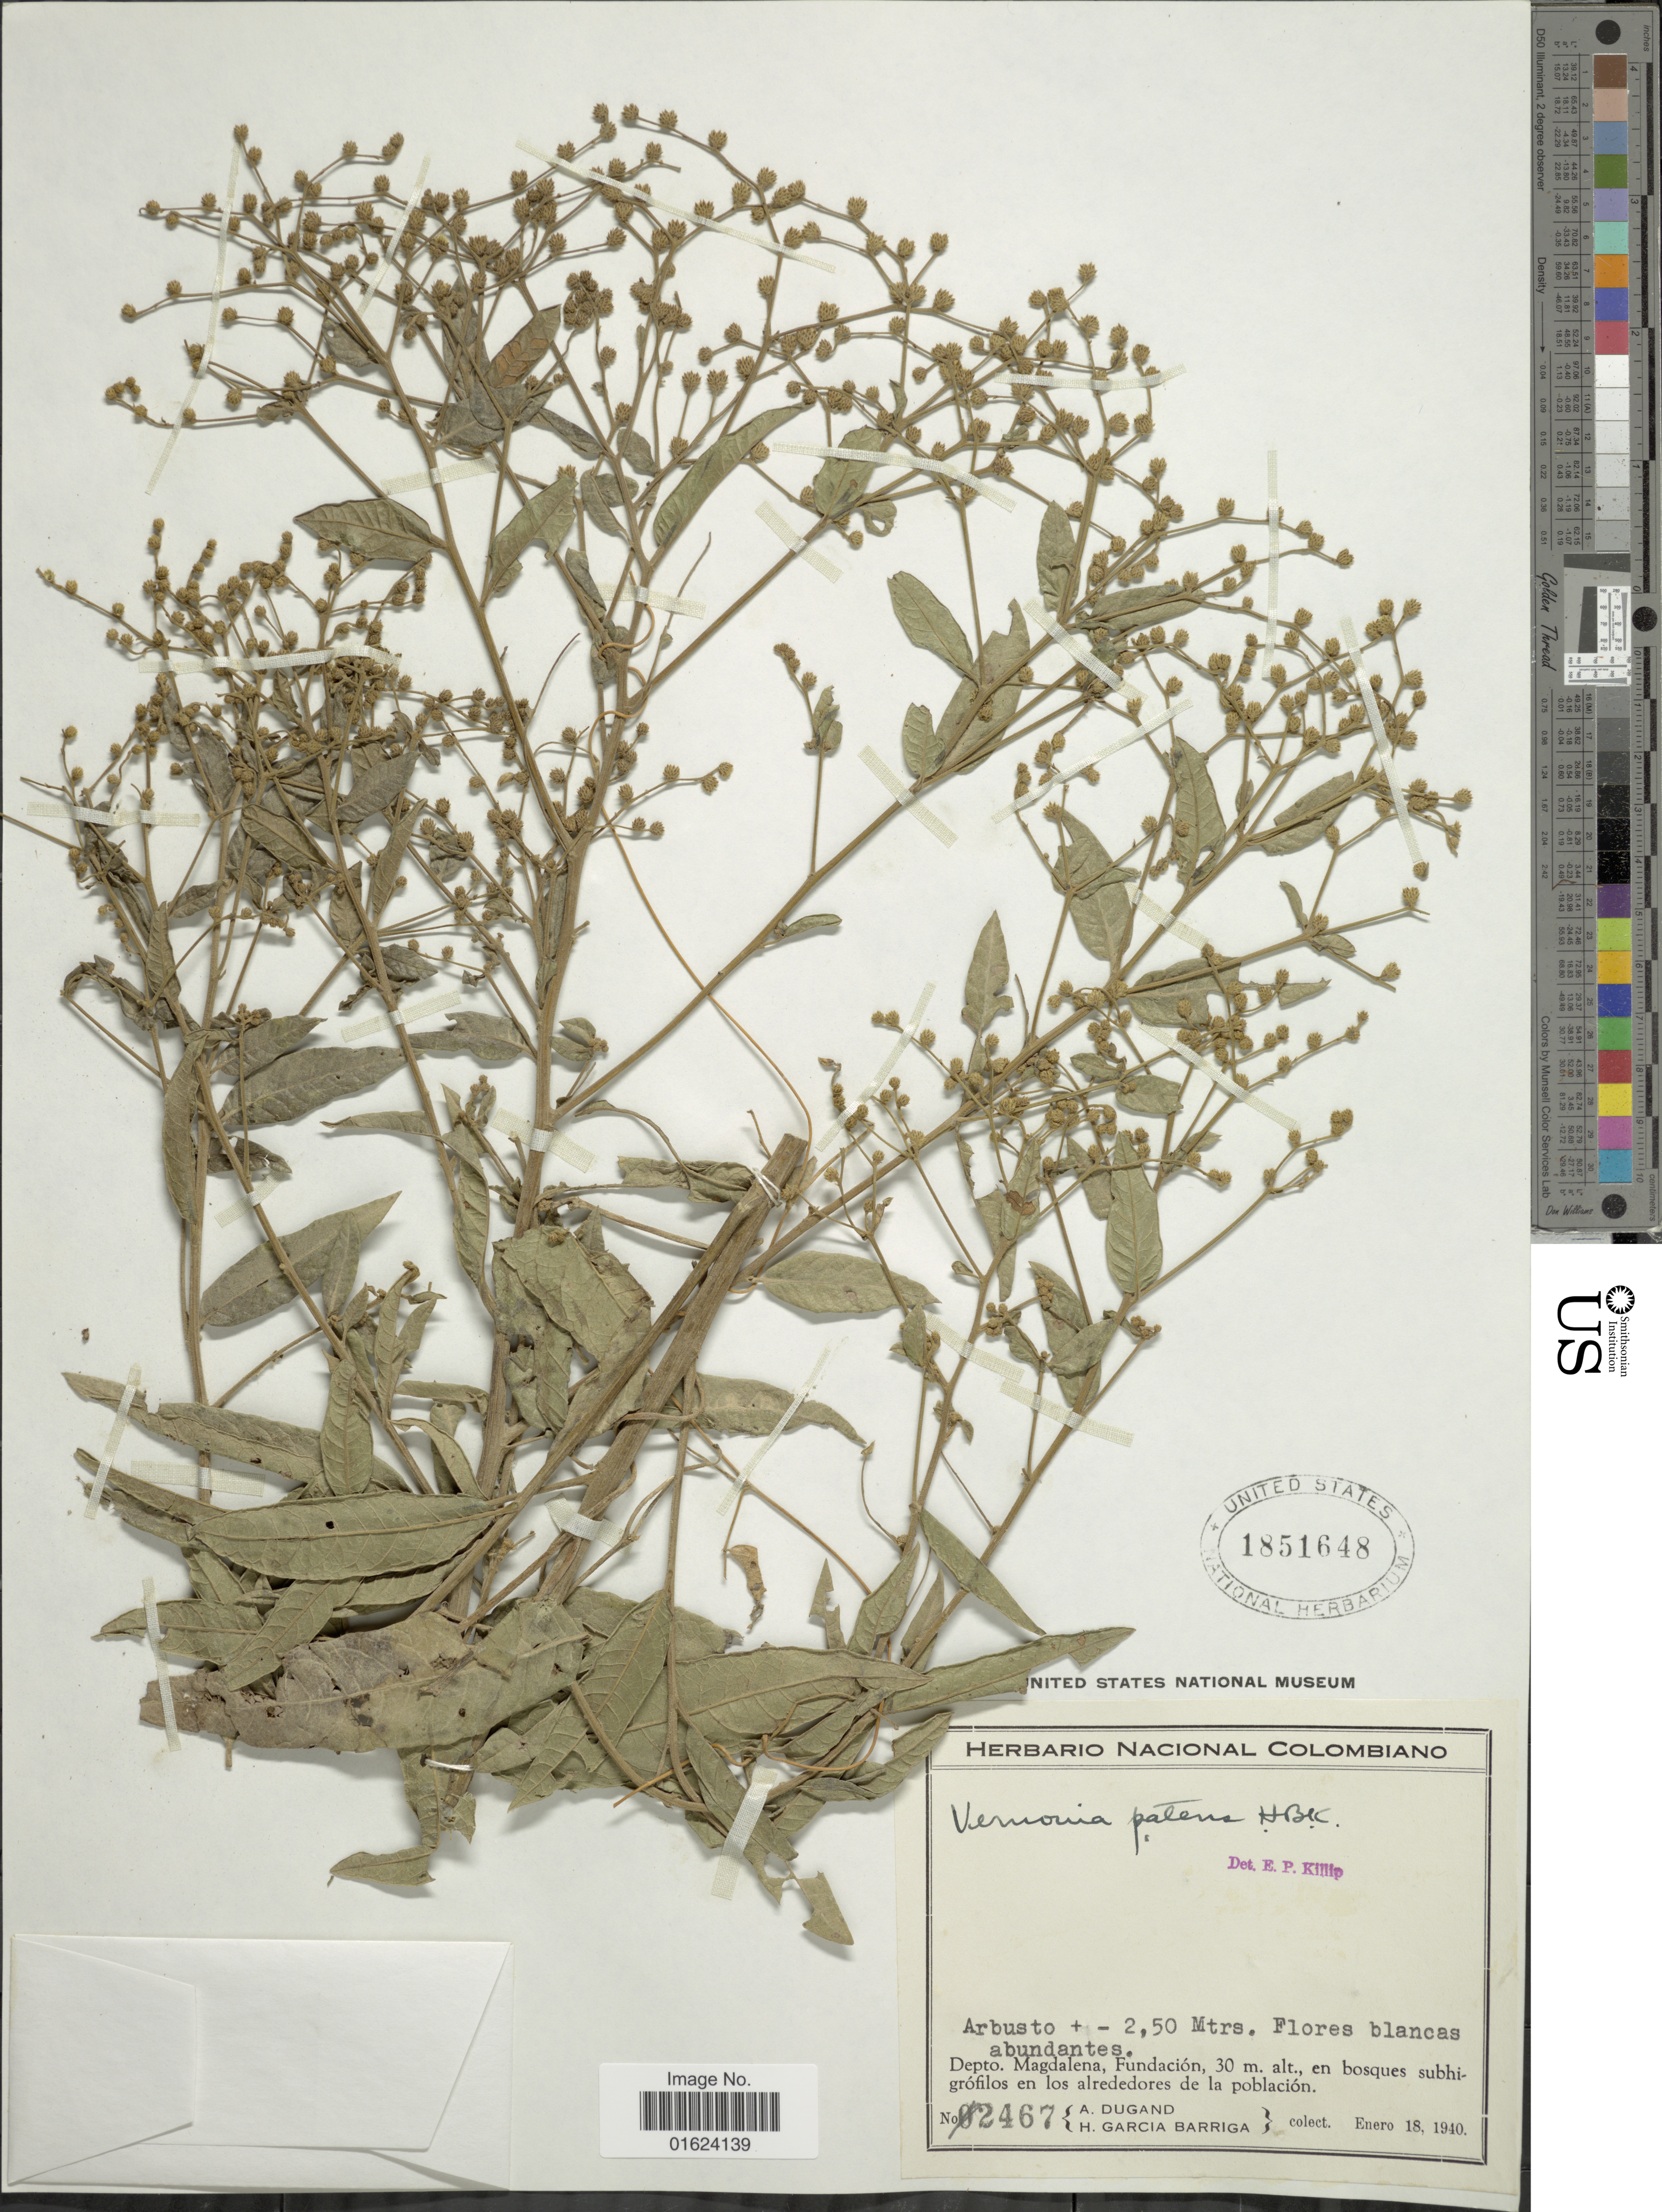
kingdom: Plantae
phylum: Tracheophyta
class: Magnoliopsida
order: Asterales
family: Asteraceae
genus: Vernonanthura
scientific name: Vernonanthura patens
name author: (Kunth) H. Rob.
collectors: A. Dugand & H. García Barriga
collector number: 2467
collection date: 1940-01-18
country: Colombia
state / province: Magdalena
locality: Depto. Magdalena, Fundacion.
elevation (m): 30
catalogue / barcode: US 1851648